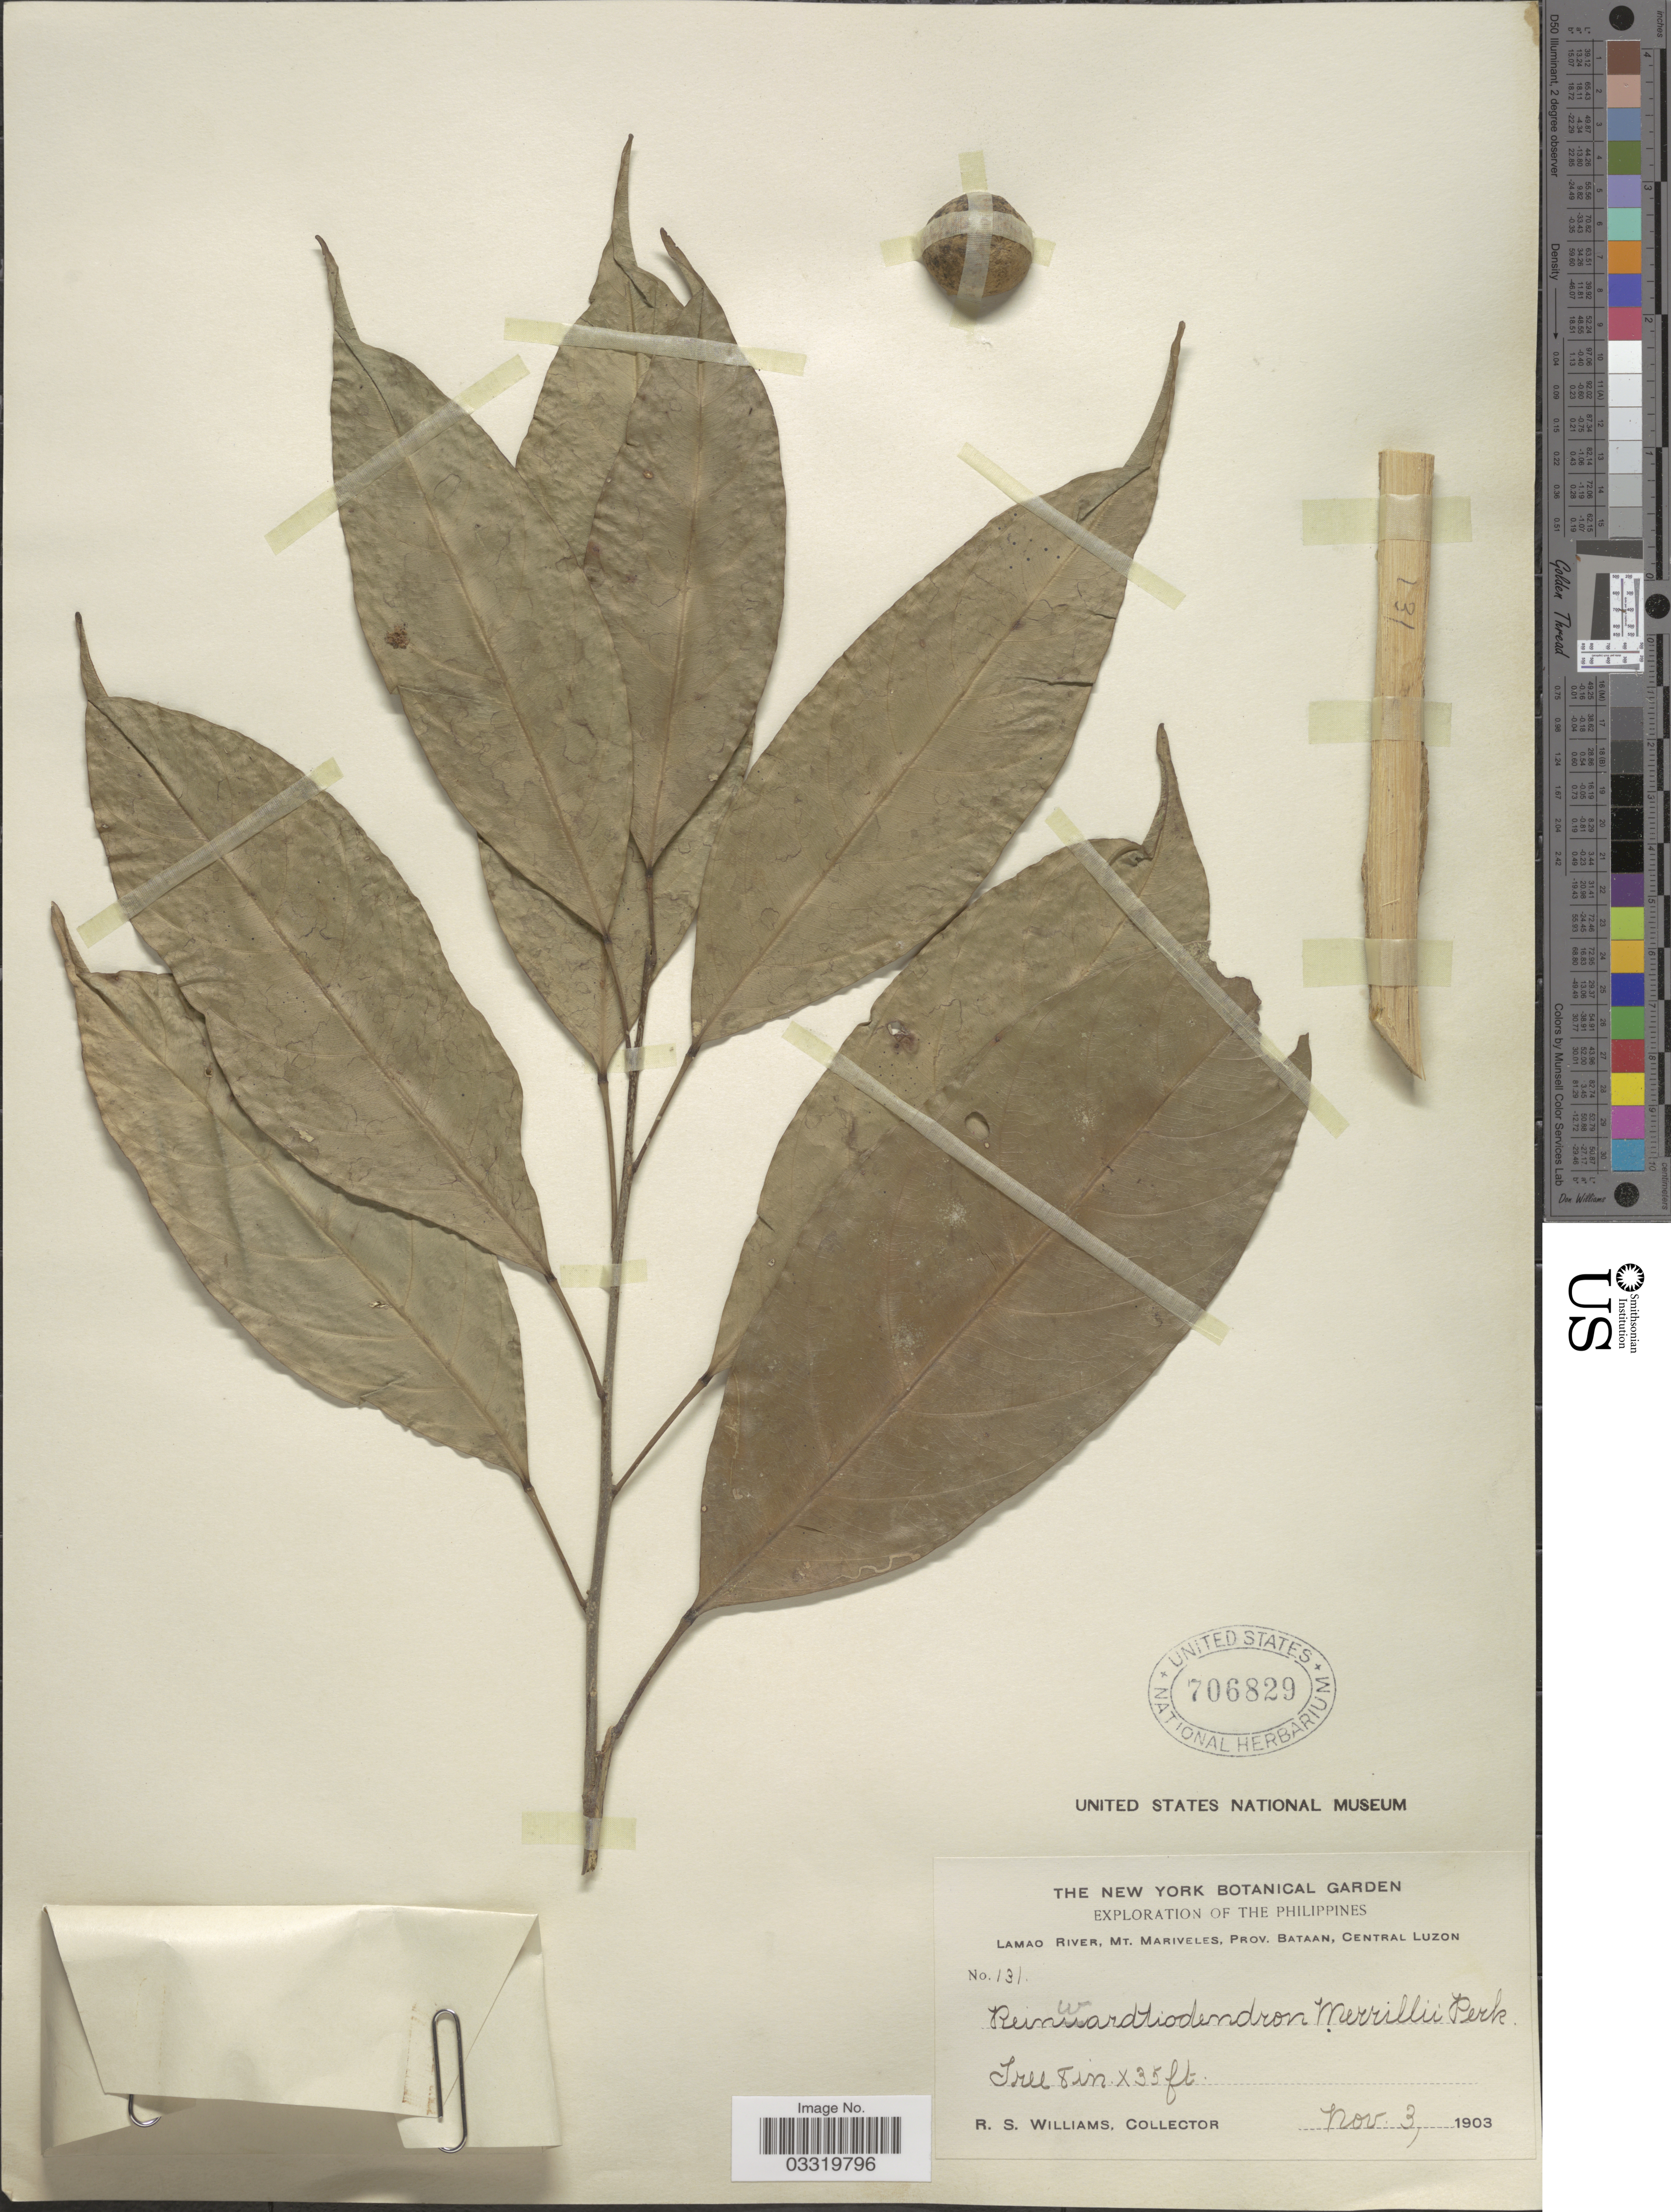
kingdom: Plantae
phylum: Tracheophyta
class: Magnoliopsida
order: Sapindales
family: Meliaceae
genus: Reinwardtiodendron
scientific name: Reinwardtiodendron celebicum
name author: Koord.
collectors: R. S. Williams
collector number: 131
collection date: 1903-11-03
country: Philippines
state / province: Central Luzon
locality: Lamao River, Mt. Mariveles, Prov. Bataan, Central Luzon.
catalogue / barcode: US 706829